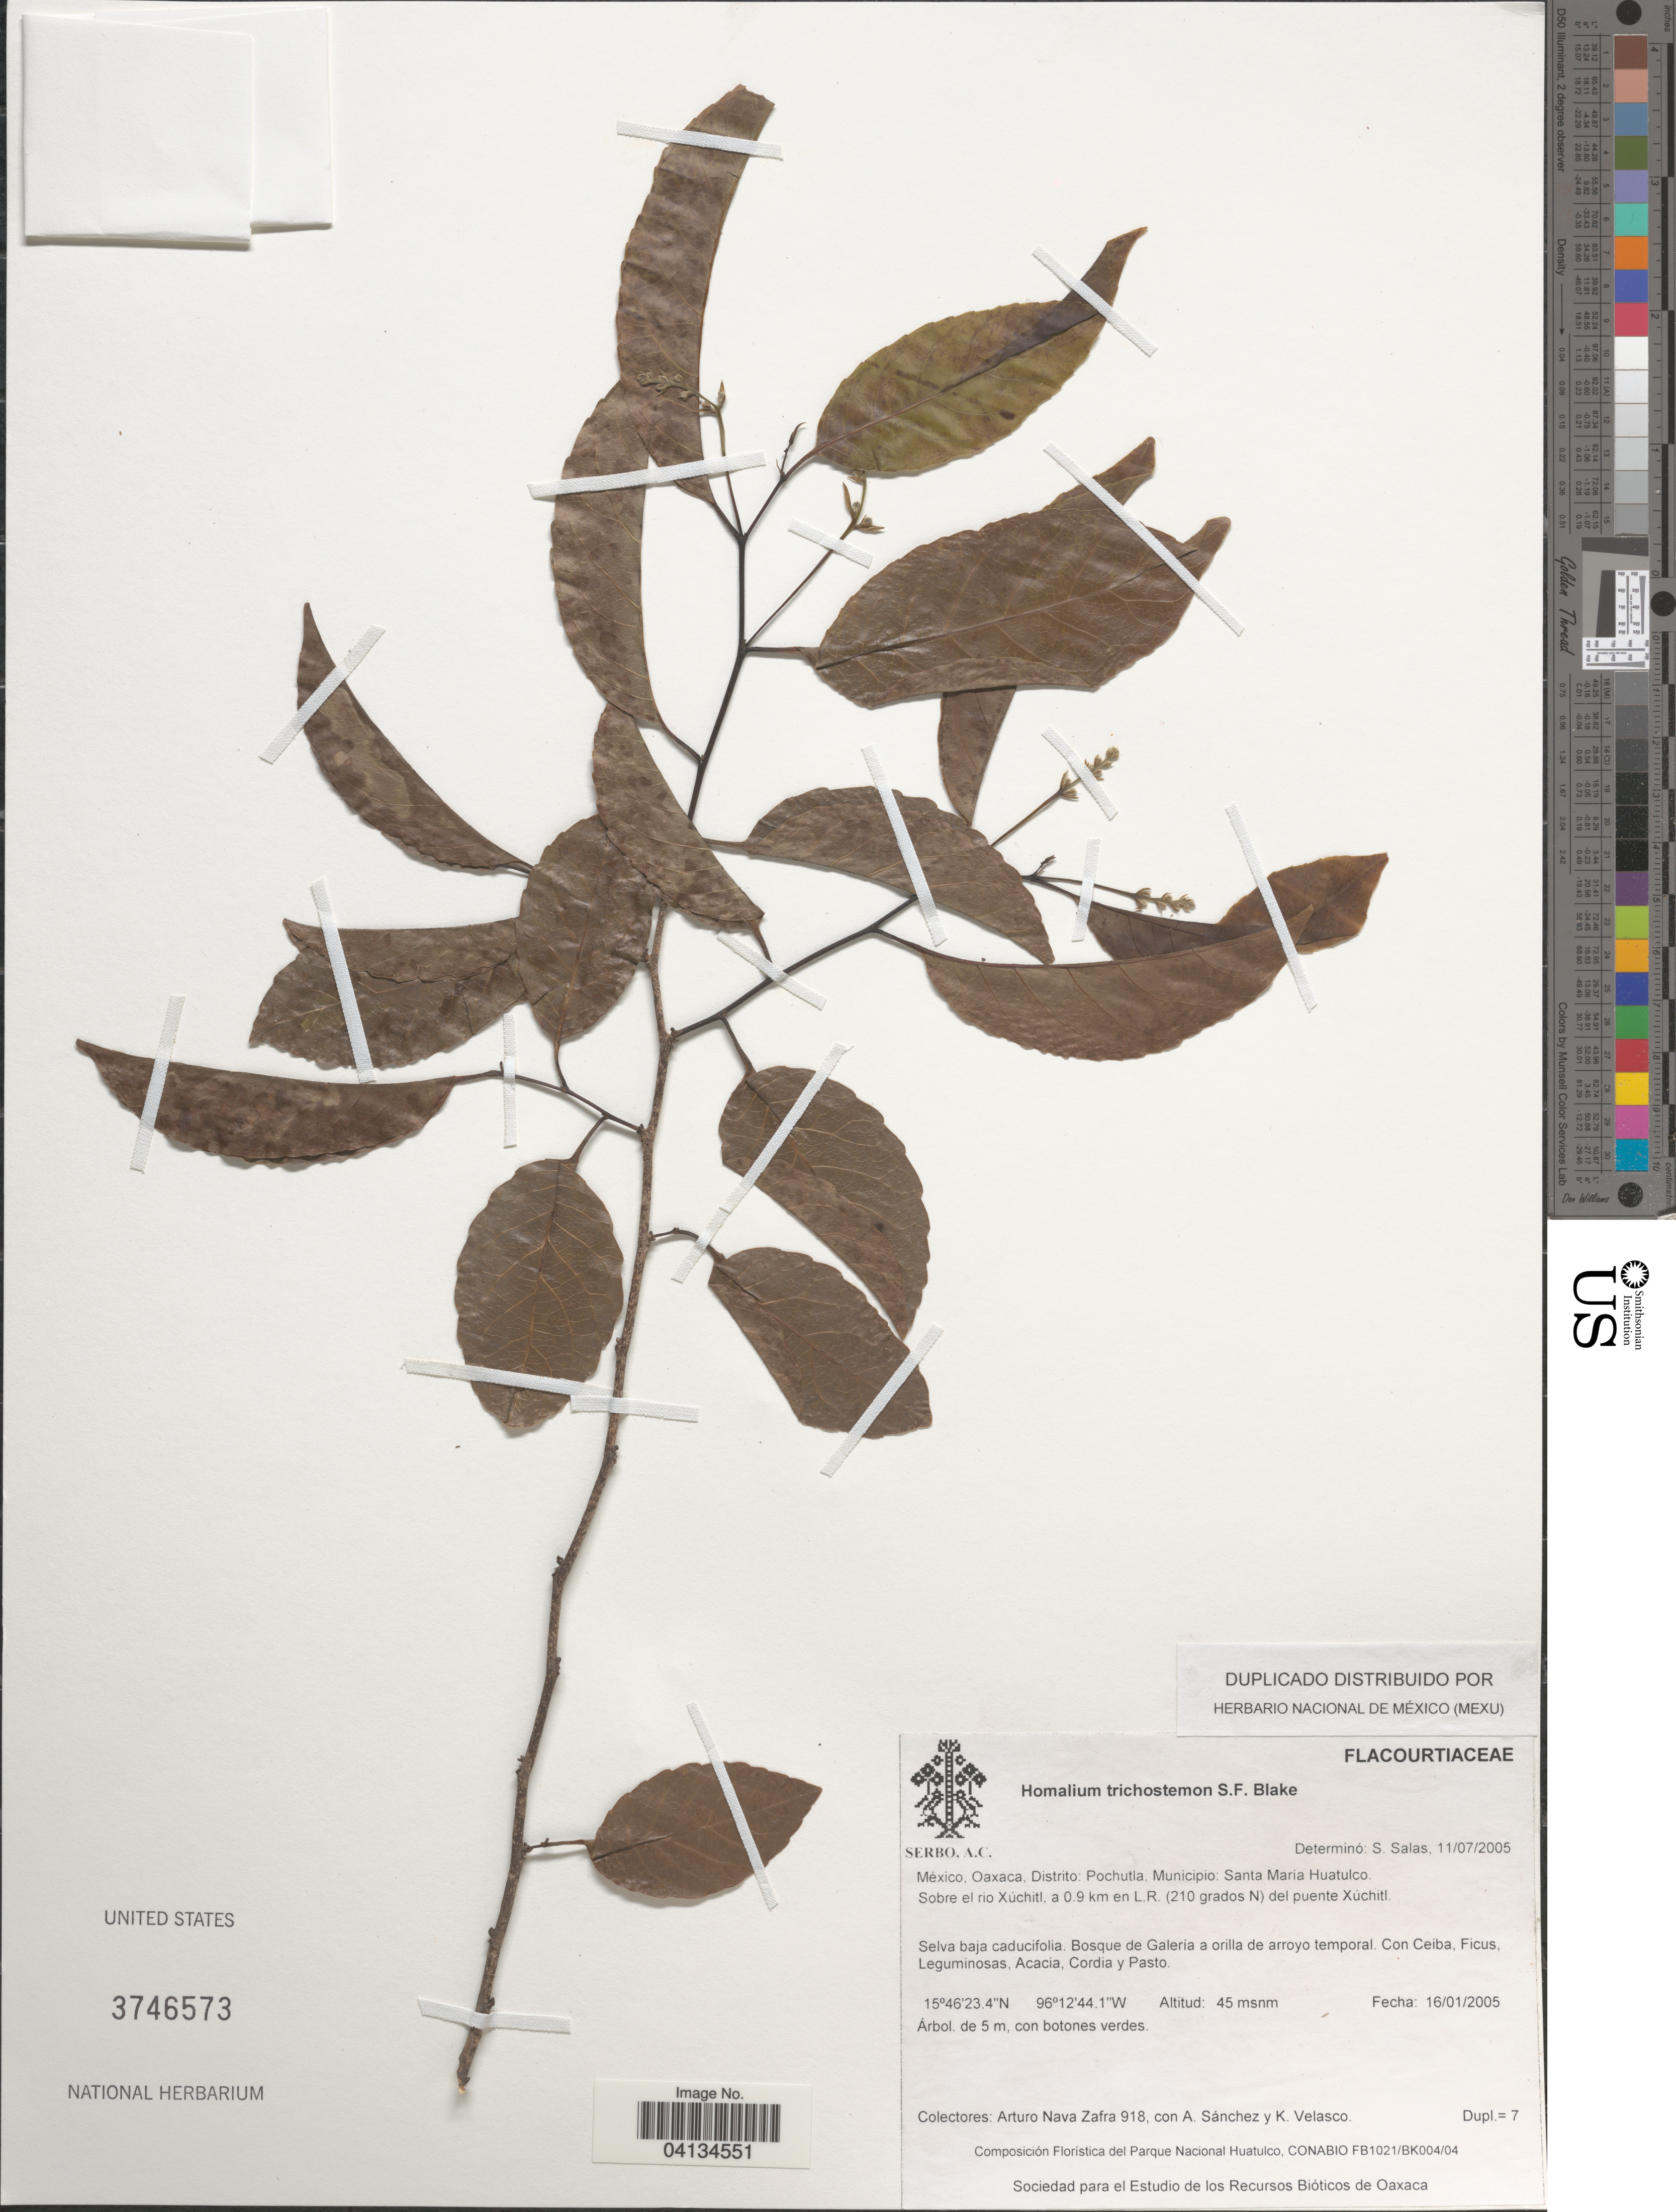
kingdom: Plantae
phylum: Tracheophyta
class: Magnoliopsida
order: Malpighiales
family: Salicaceae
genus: Homalium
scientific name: Homalium trichostemon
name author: S.F. Blake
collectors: A. Nava Zafra, A. Sánchez & K. Velasco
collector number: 918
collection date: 2005-01-16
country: Mexico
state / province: Oaxaca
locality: Distrito: Pochutla, Municipio: Santa María Huatulco. Sobre el rio Xúchitl. a 0.9 km en L.R. (210 grados N) del puente Xúchitl.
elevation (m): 45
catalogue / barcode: US 3746573